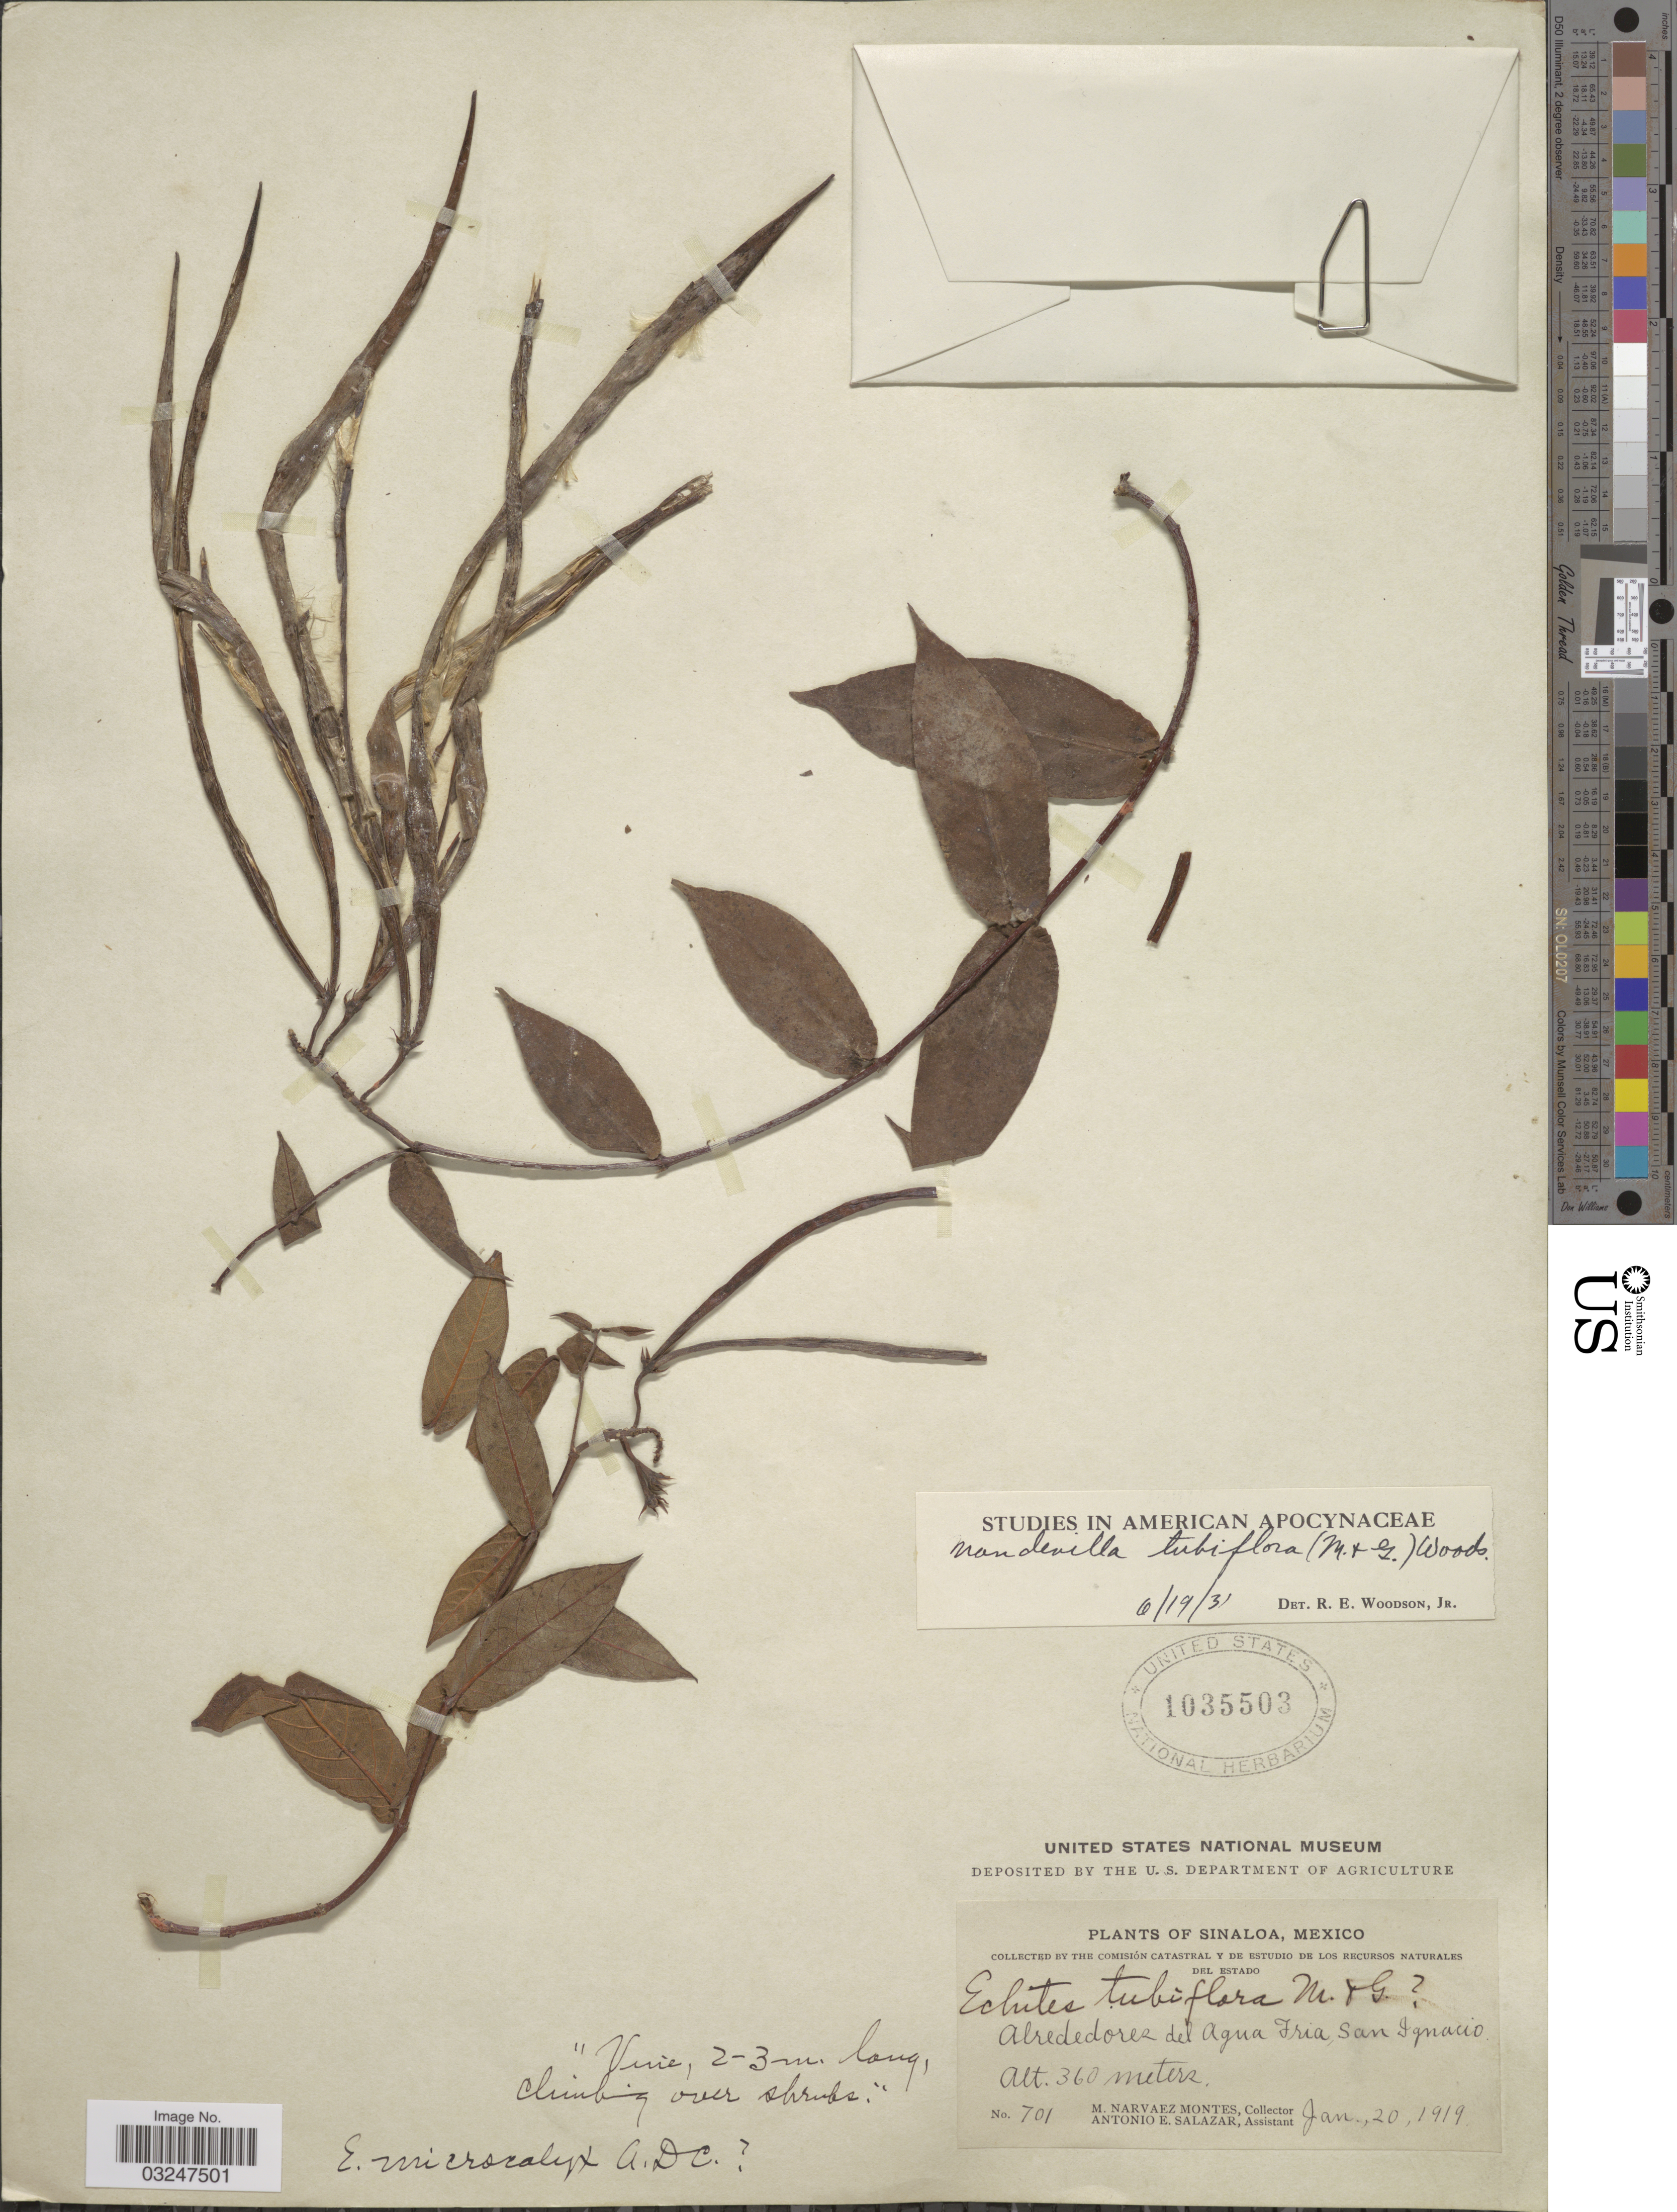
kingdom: Plantae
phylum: Tracheophyta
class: Magnoliopsida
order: Gentianales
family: Apocynaceae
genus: Mandevilla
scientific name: Mandevilla tubiflora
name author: (M. Martens & Galeotti) Woodson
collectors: M. Narvaez-Montes & A. E. Salazar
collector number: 701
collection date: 1919-01-20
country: Mexico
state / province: Sinaloa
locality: Alrededores del Agua Fria, San Ignacio.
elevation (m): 360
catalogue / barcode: US 1035503